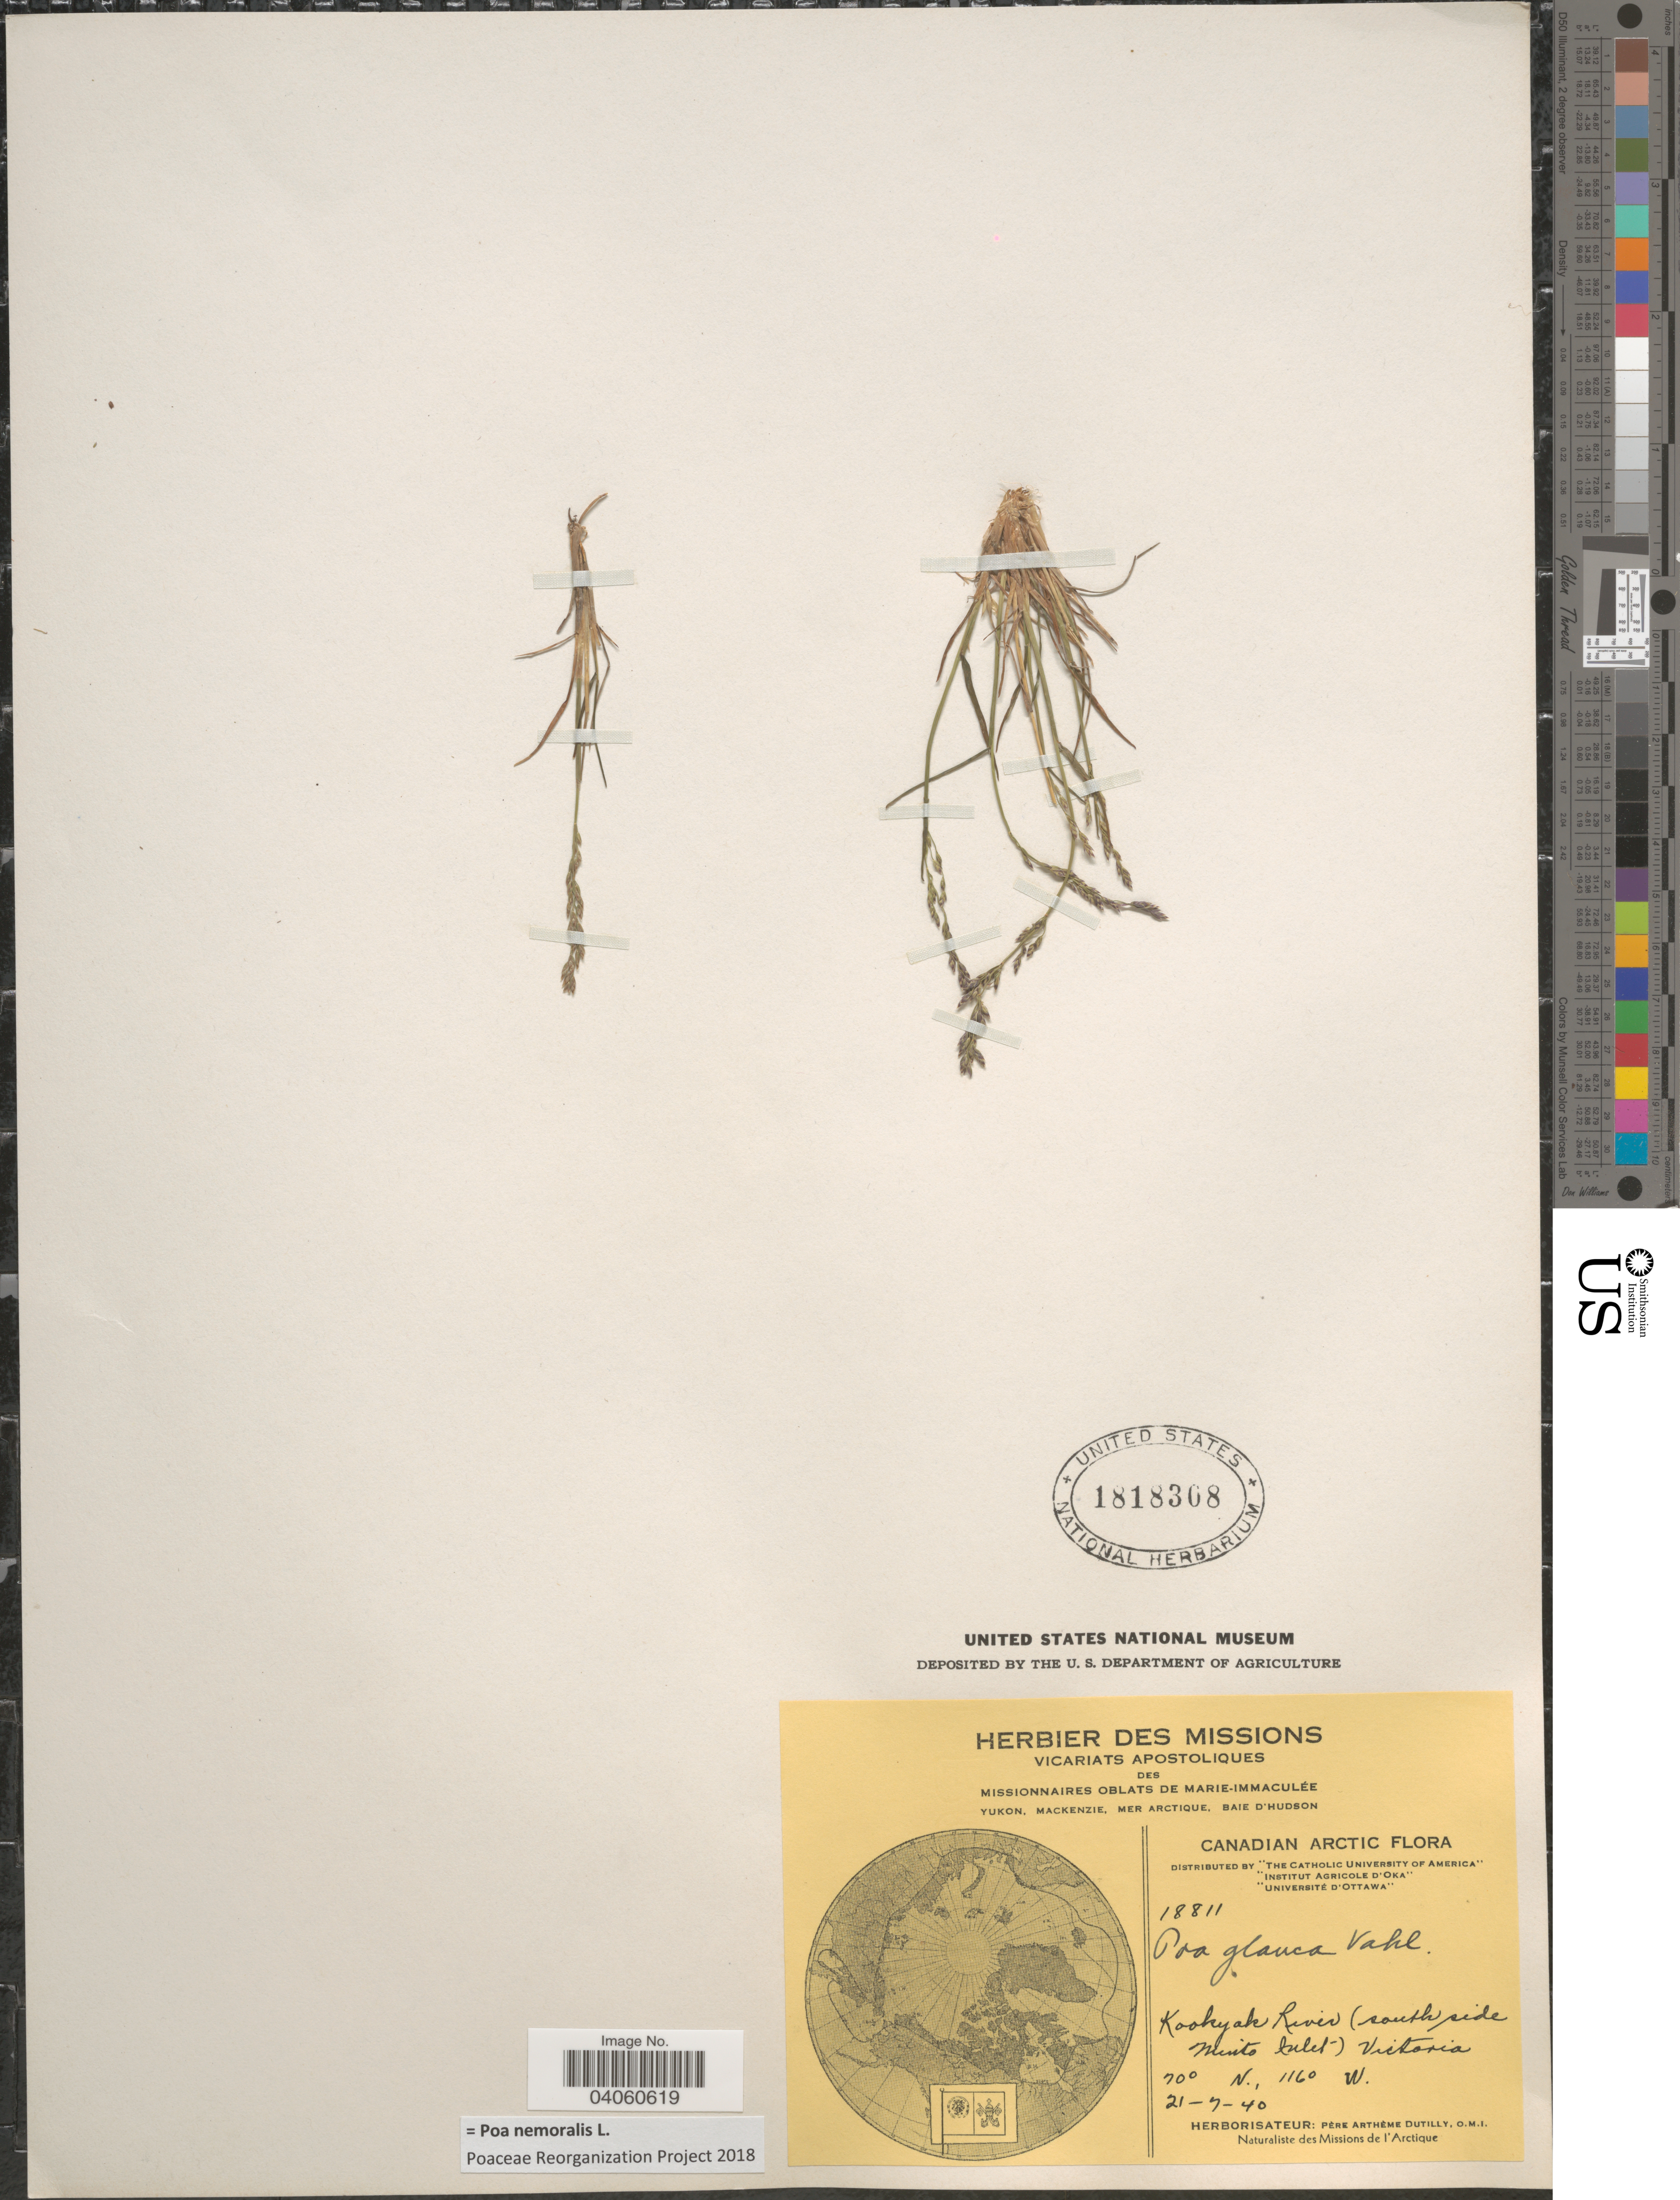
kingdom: Plantae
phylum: Tracheophyta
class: Liliopsida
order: Poales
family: Poaceae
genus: Poa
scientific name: Poa nemoralis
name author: L.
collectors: P. Dutilly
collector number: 18811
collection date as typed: Transcribed d/m/y: 21/7/40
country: Canada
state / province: Northwest Territories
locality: Canadian Arctic. Kookyak River (south side Minto Inlet) Victoria.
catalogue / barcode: US 1818308